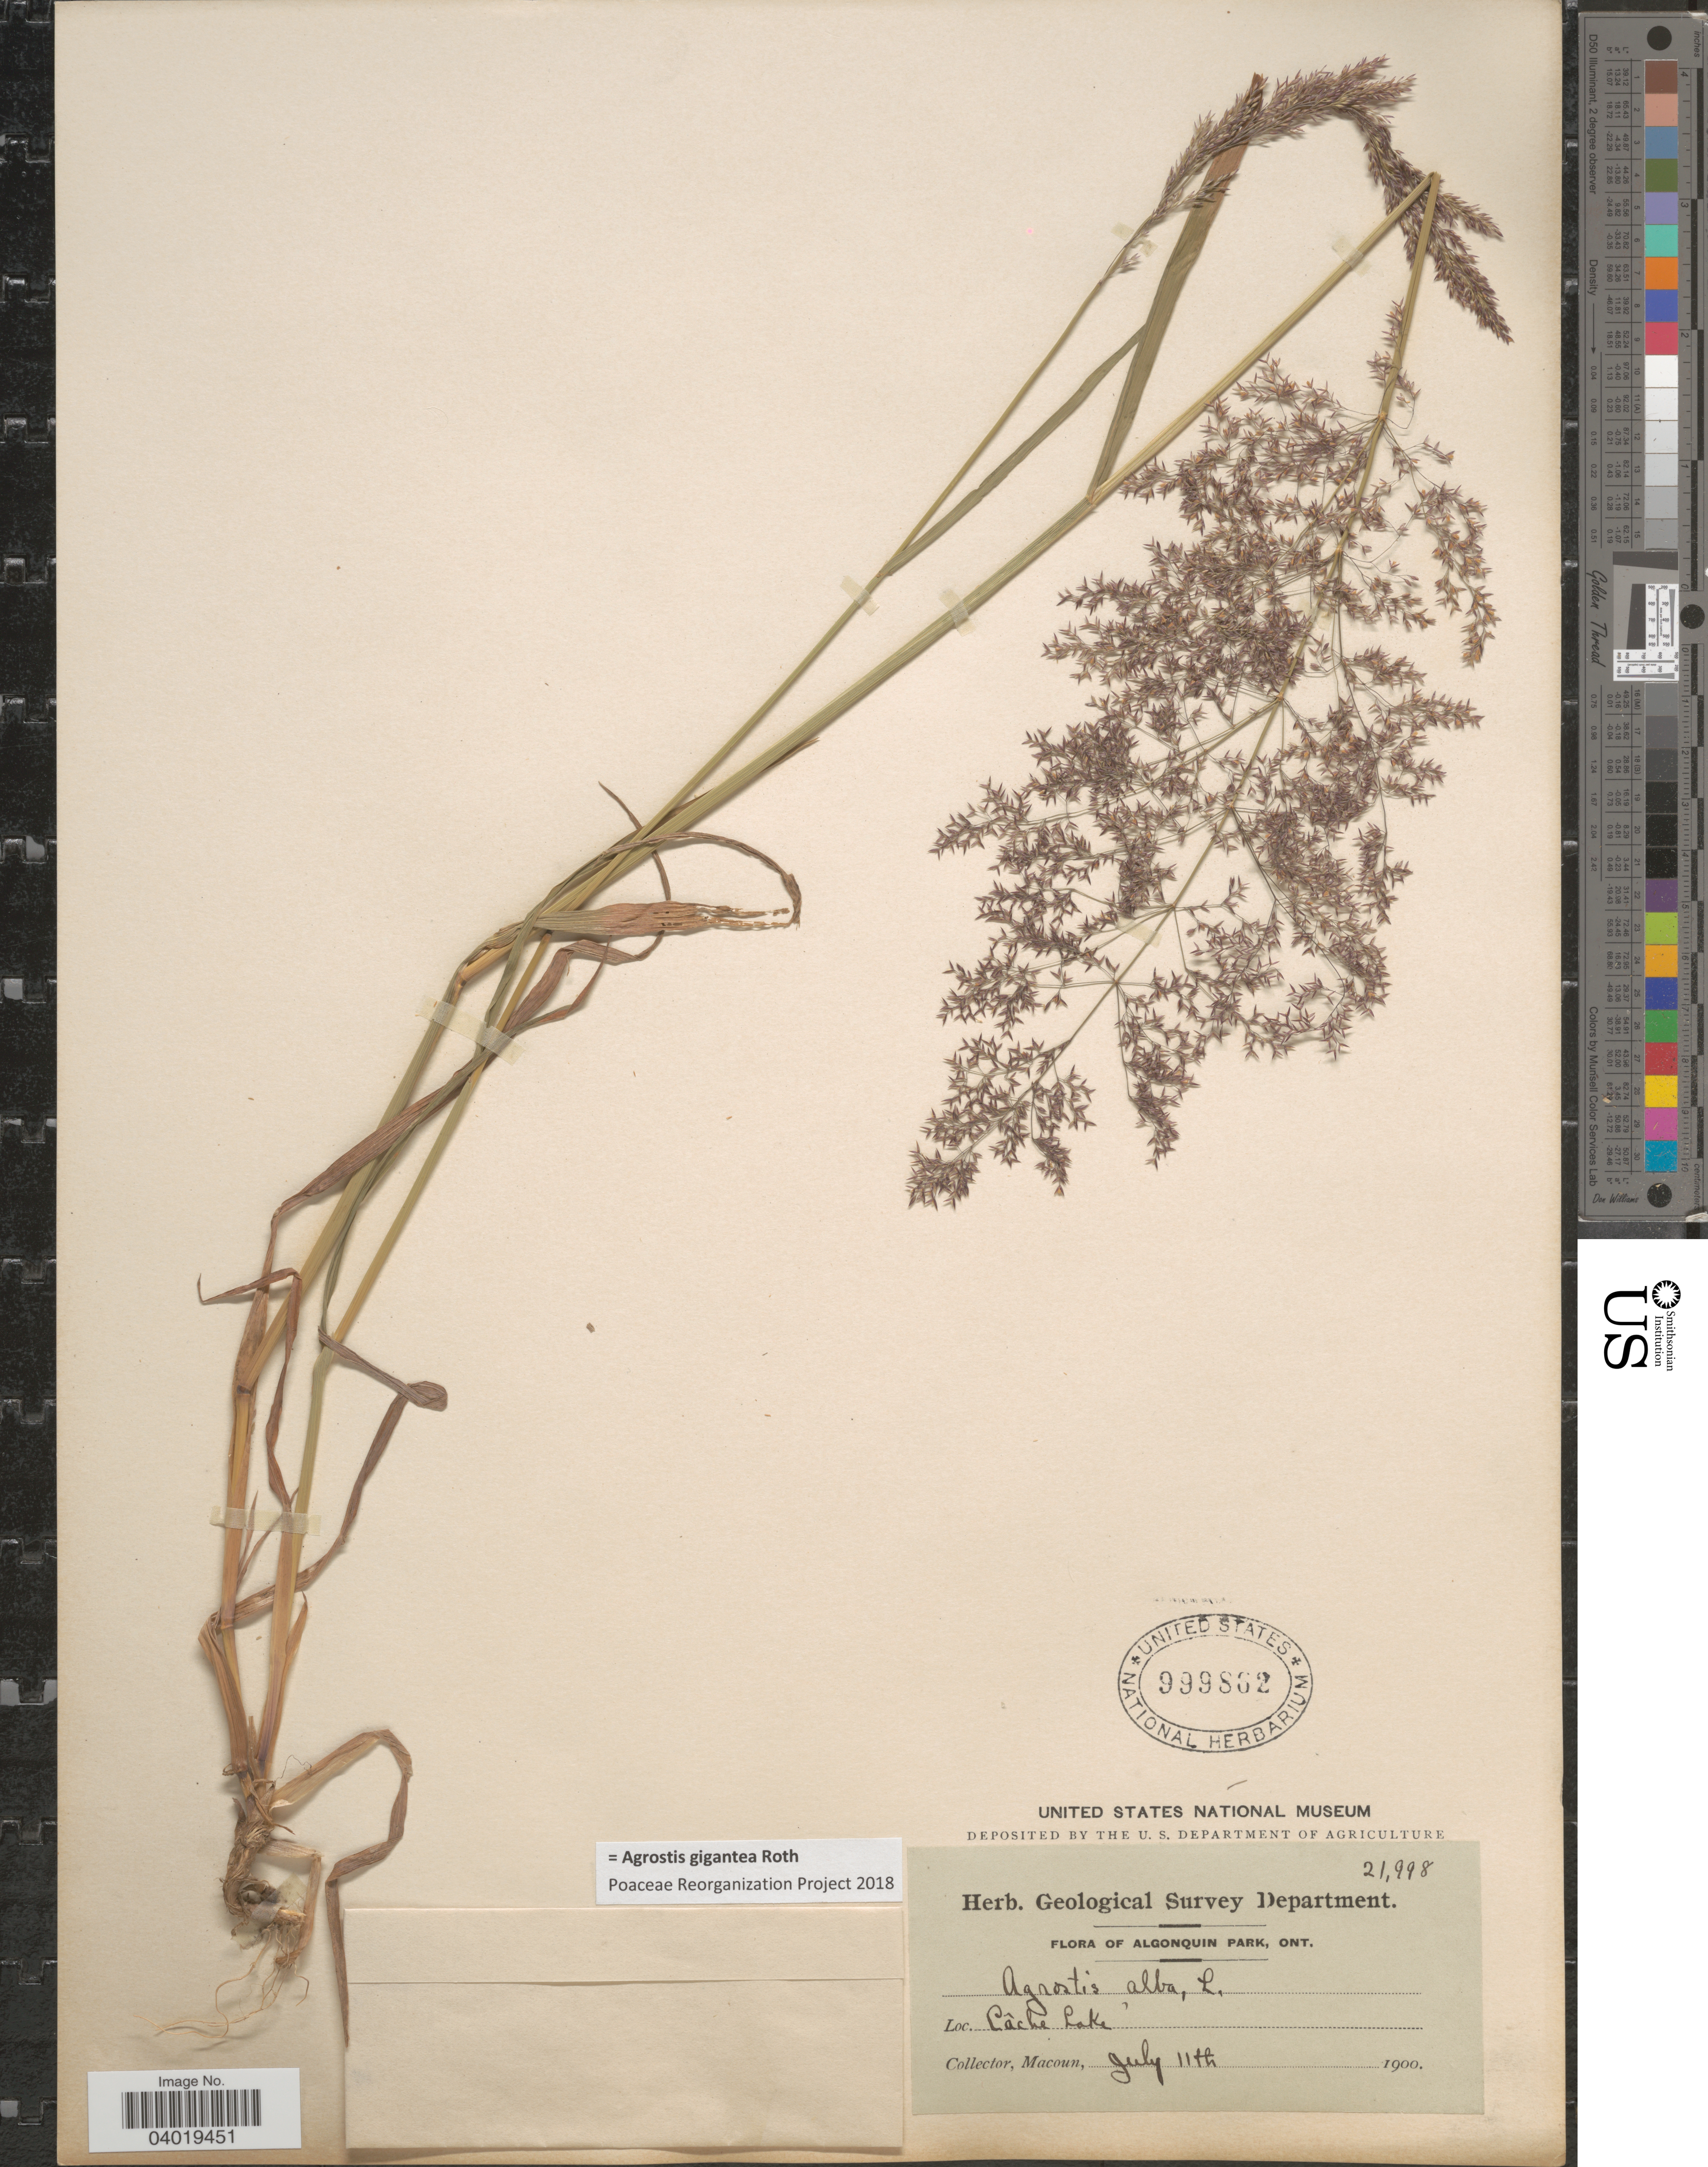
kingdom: Plantae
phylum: Tracheophyta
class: Liliopsida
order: Poales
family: Poaceae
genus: Agrostis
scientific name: Agrostis gigantea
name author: Roth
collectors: -- Macoun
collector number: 21998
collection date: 1900-07-11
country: Canada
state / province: Ontario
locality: Algonquin Park. Câche Lake.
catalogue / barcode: US 999862